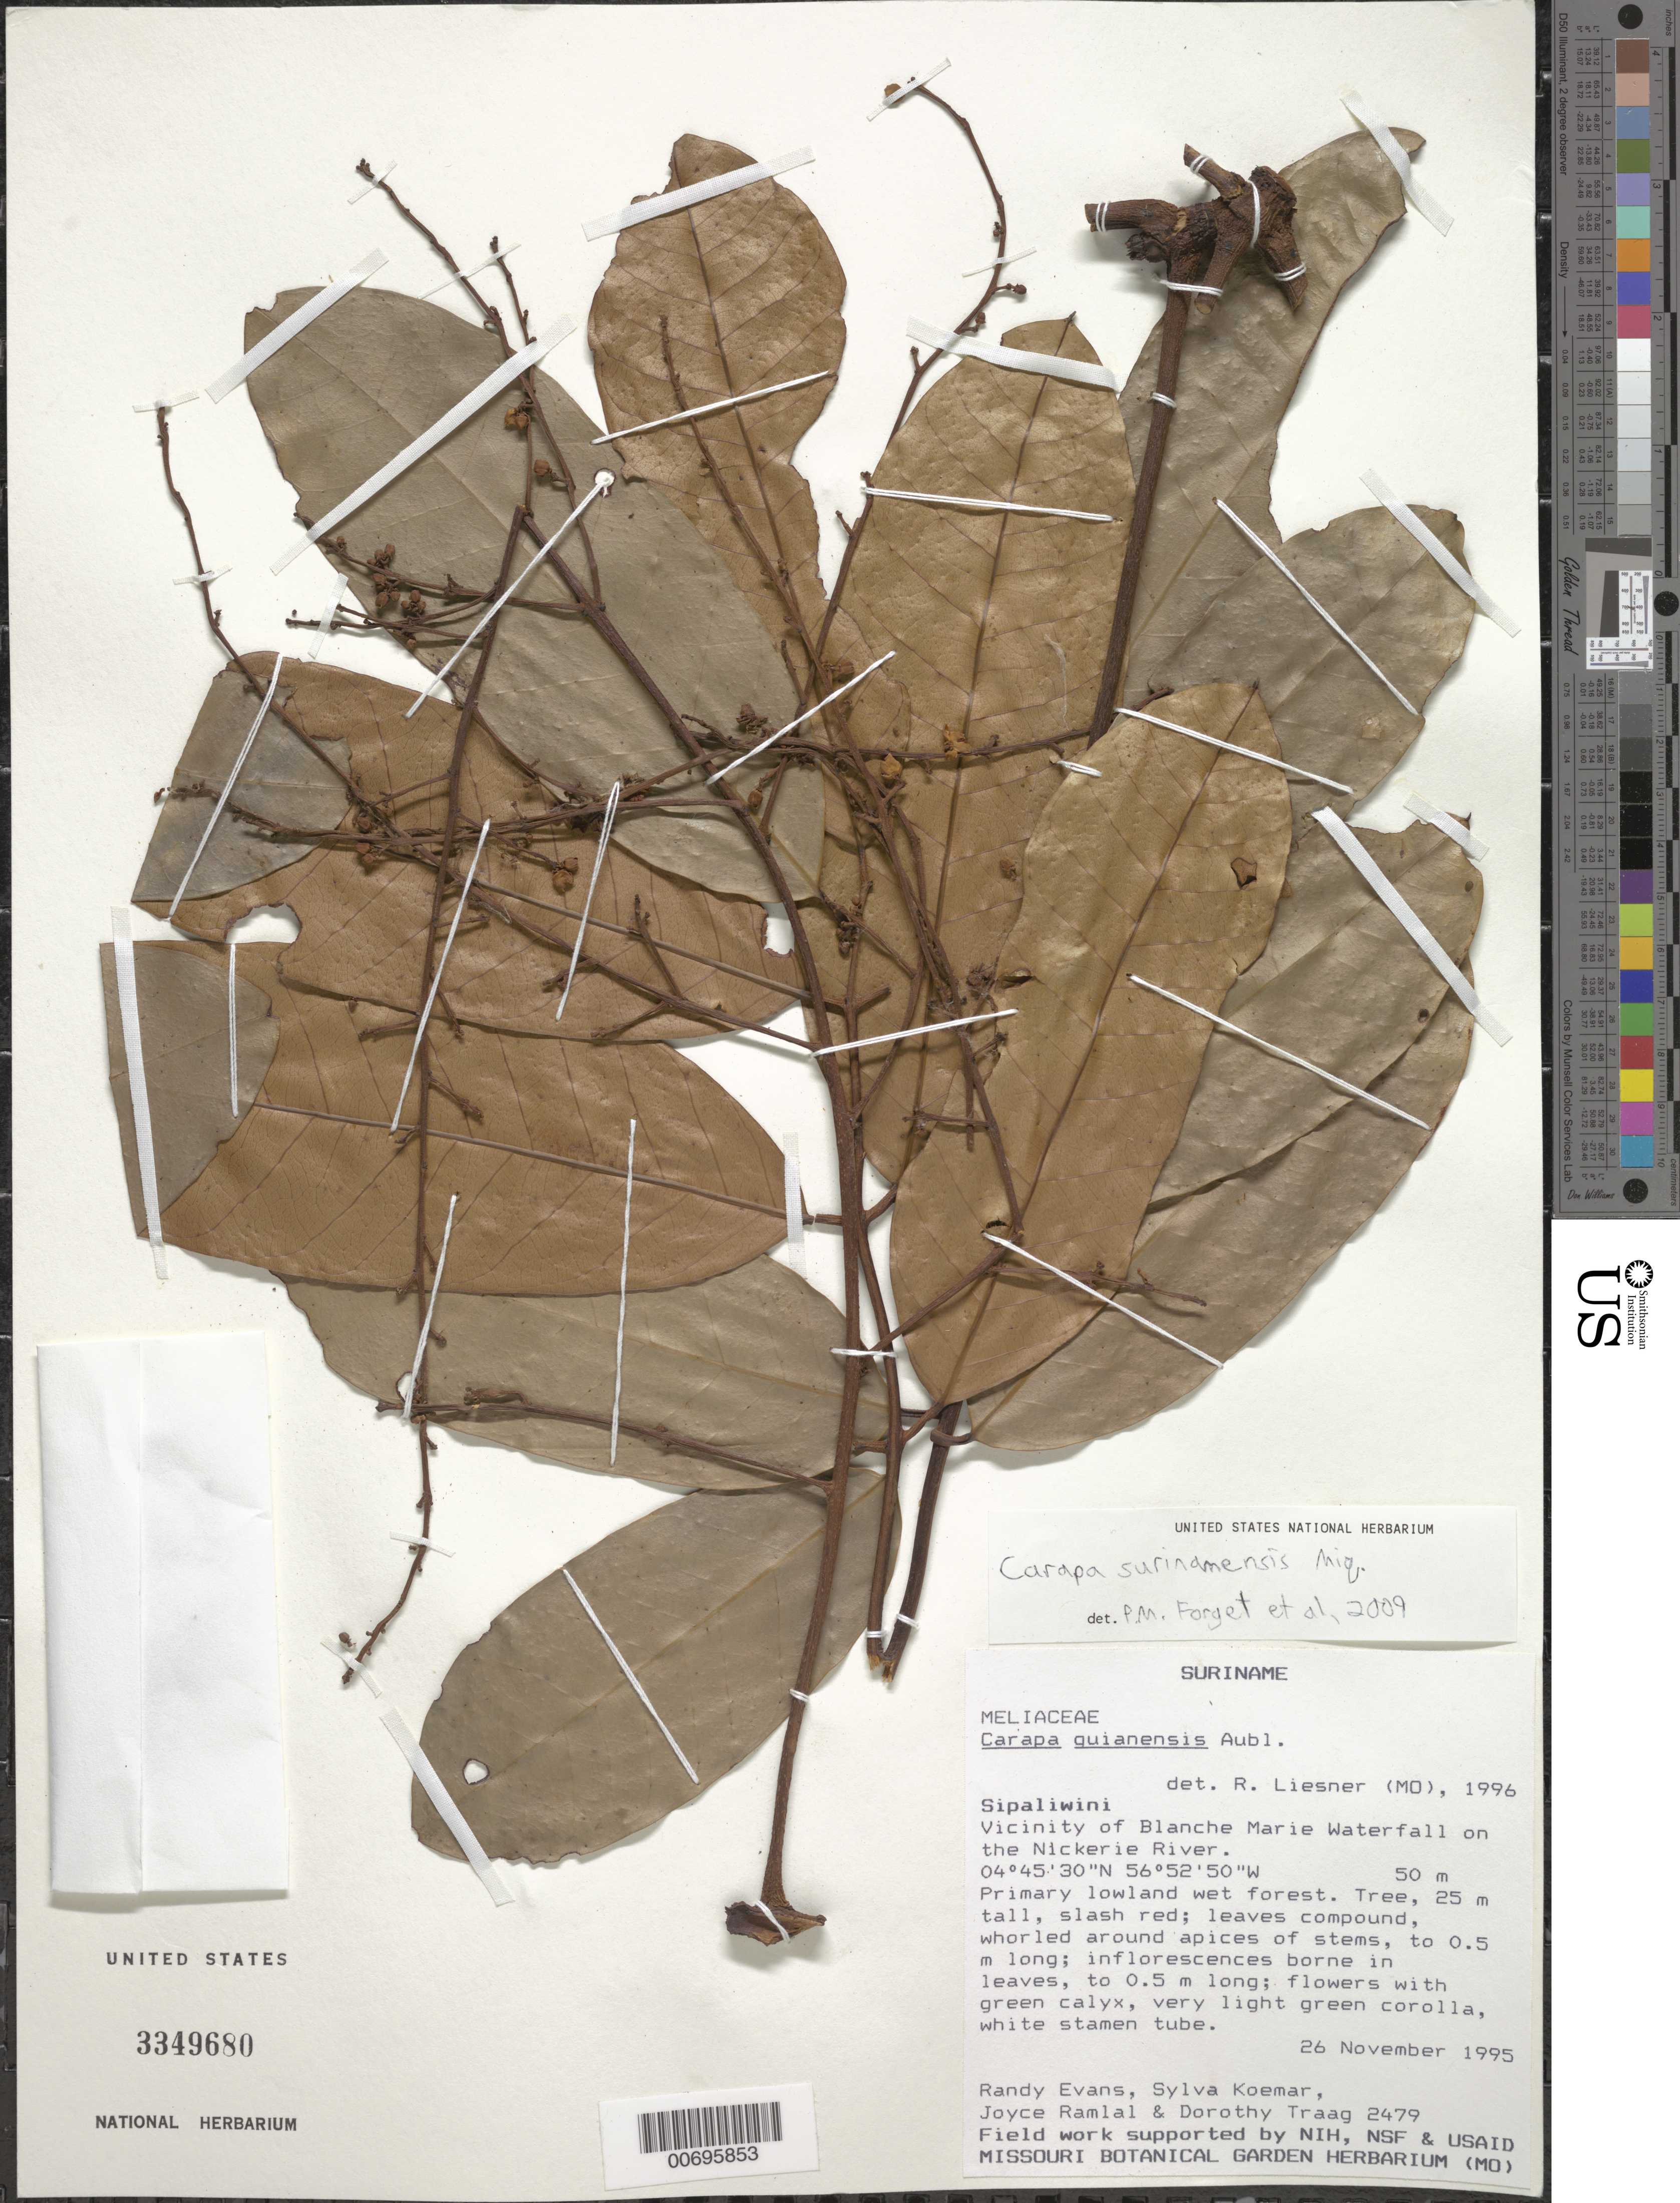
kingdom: Plantae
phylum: Tracheophyta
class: Magnoliopsida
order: Sapindales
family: Meliaceae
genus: Carapa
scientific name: Carapa akuri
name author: Poncy et al.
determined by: Forget, Pierre- M.; et al.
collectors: R. Evans, S. Koemar, J. Ramlal & D. Traag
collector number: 2479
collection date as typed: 26-Nov-95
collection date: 1995-11-26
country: Suriname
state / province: Sipaliwini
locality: Blanche Marie Waterfall, vic., on Nickerie R.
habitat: Primary lowland wet forest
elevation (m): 50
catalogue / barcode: US 3349680